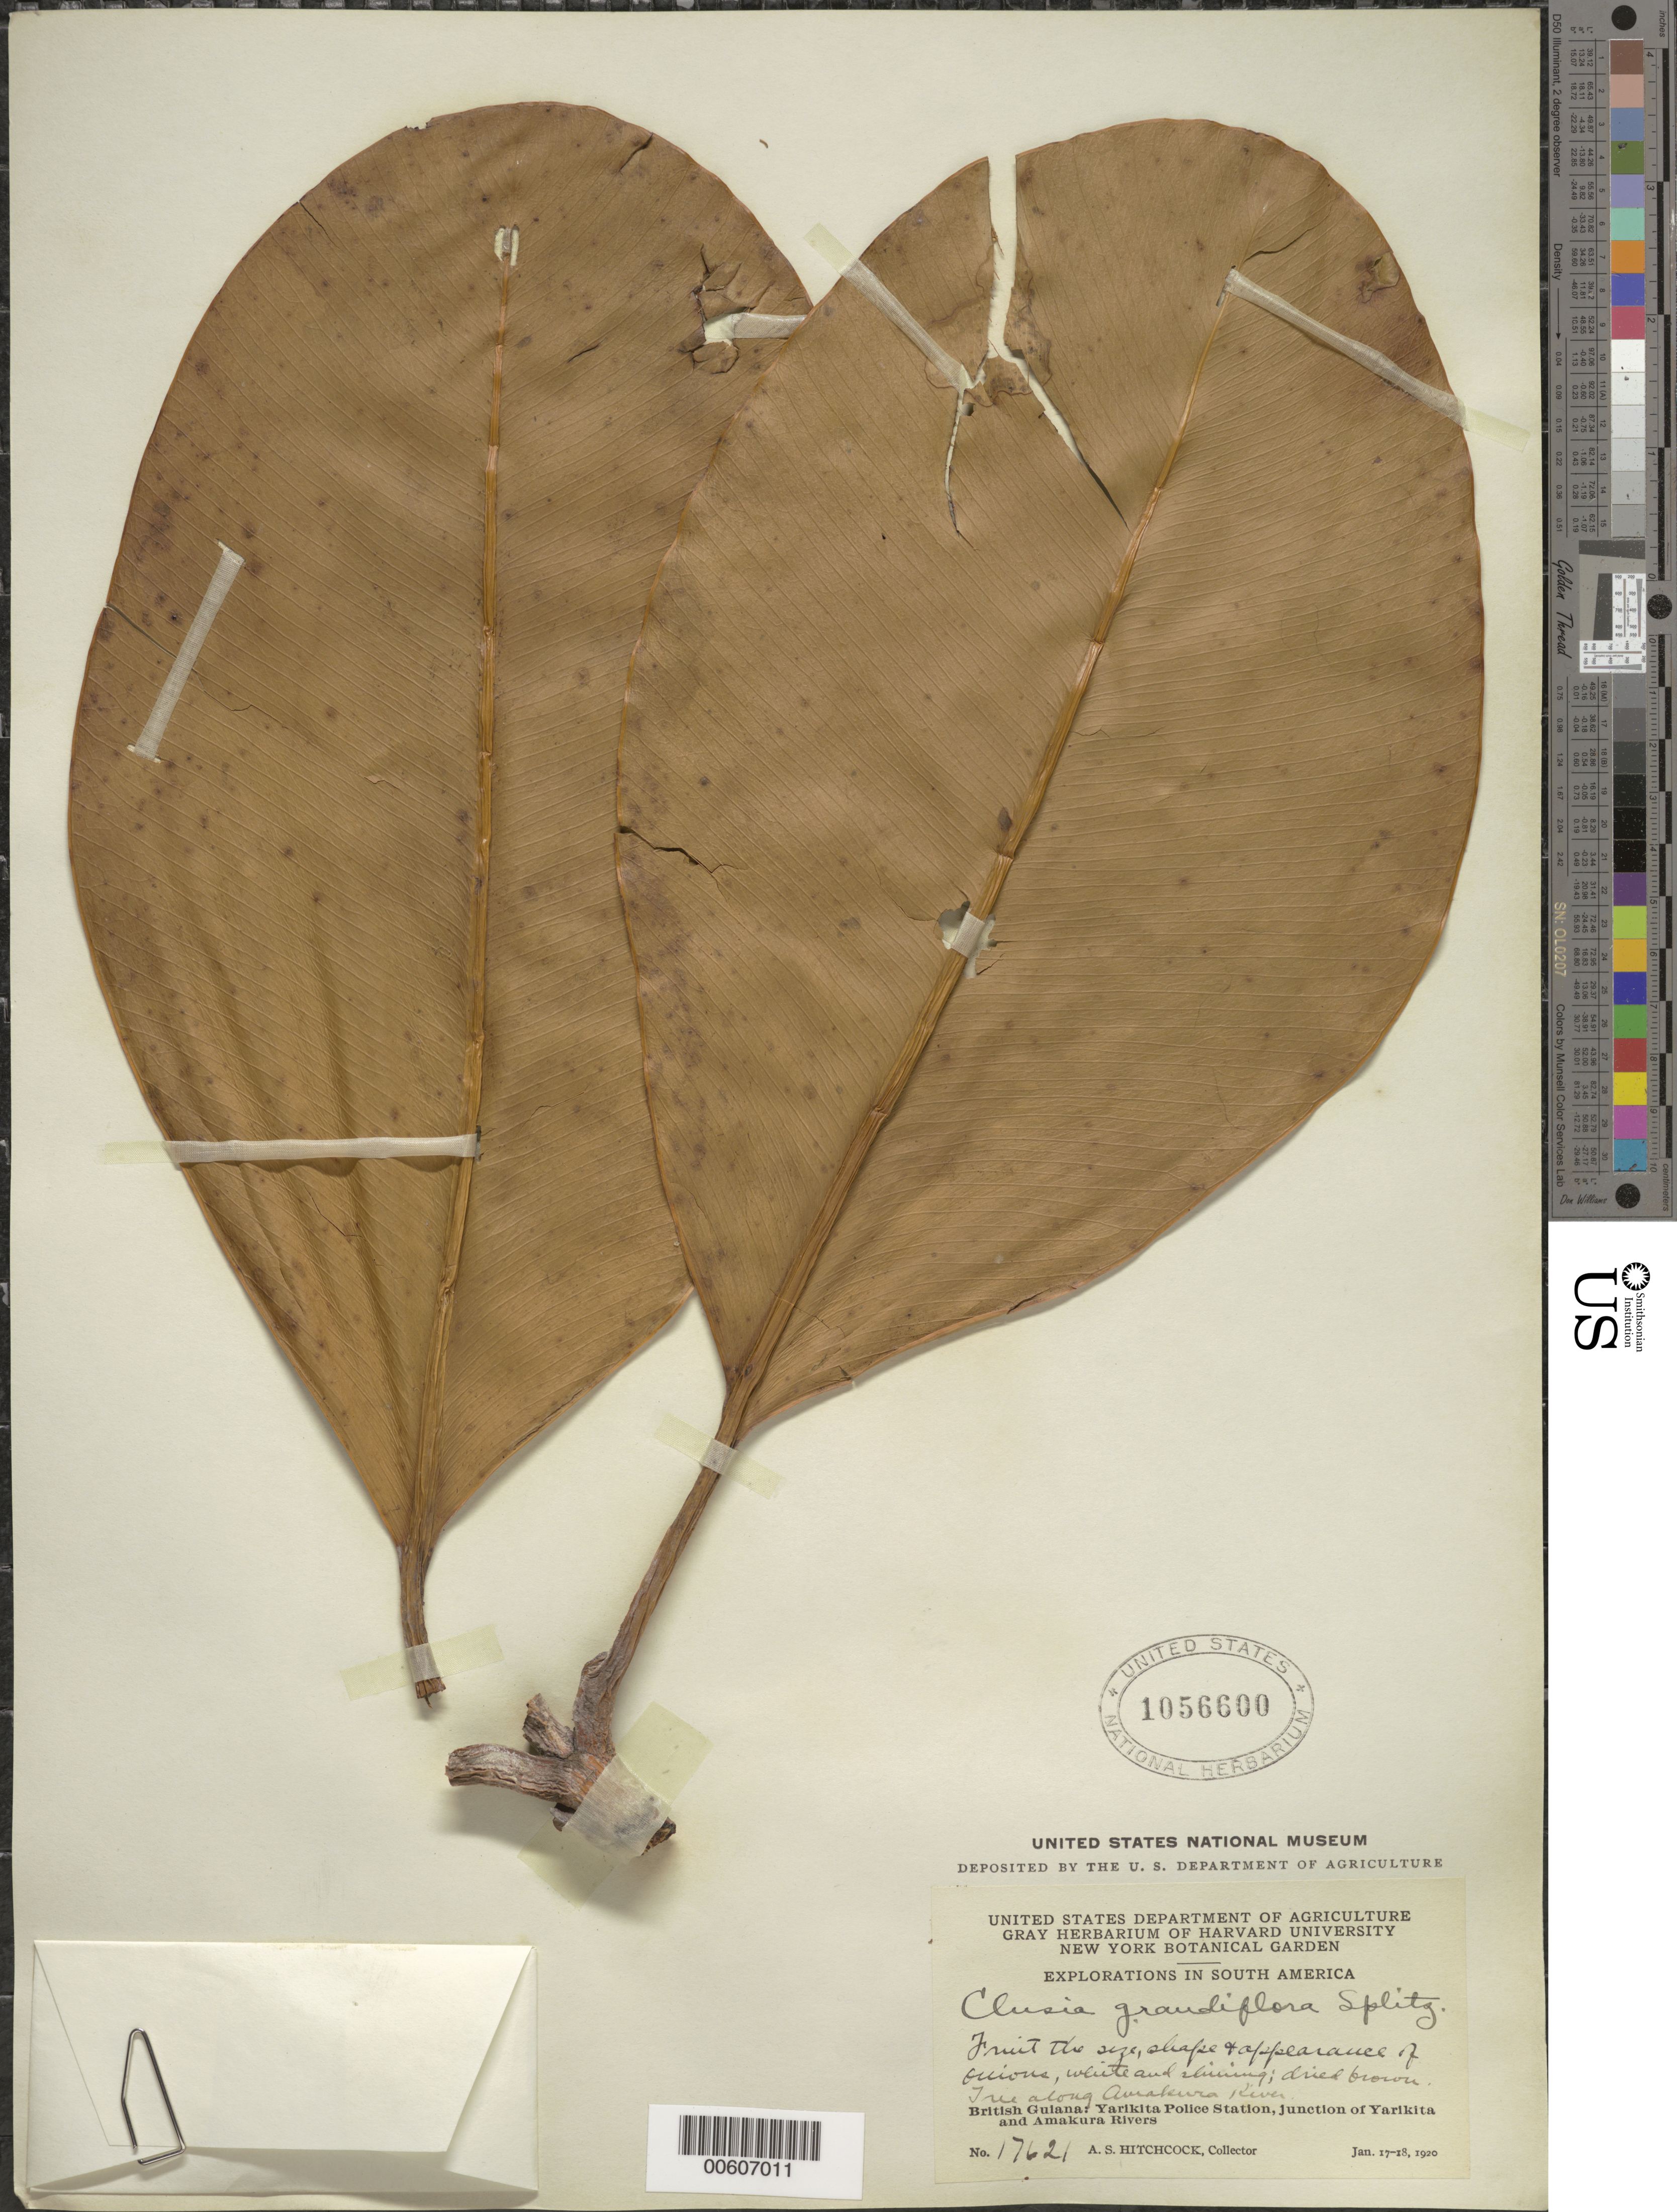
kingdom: Plantae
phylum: Tracheophyta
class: Magnoliopsida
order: Malpighiales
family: Clusiaceae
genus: Clusia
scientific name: Clusia grandiflora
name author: Splitg.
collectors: A. S. Hitchcock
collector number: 17621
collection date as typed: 17-Jan-20 to 18-Jan-20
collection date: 1920-01-17/1920-01-18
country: Guyana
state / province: Barima-Waini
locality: Yarikita Police Sta., junct. of Yarikita & Amakura Rivers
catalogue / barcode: US 1056600